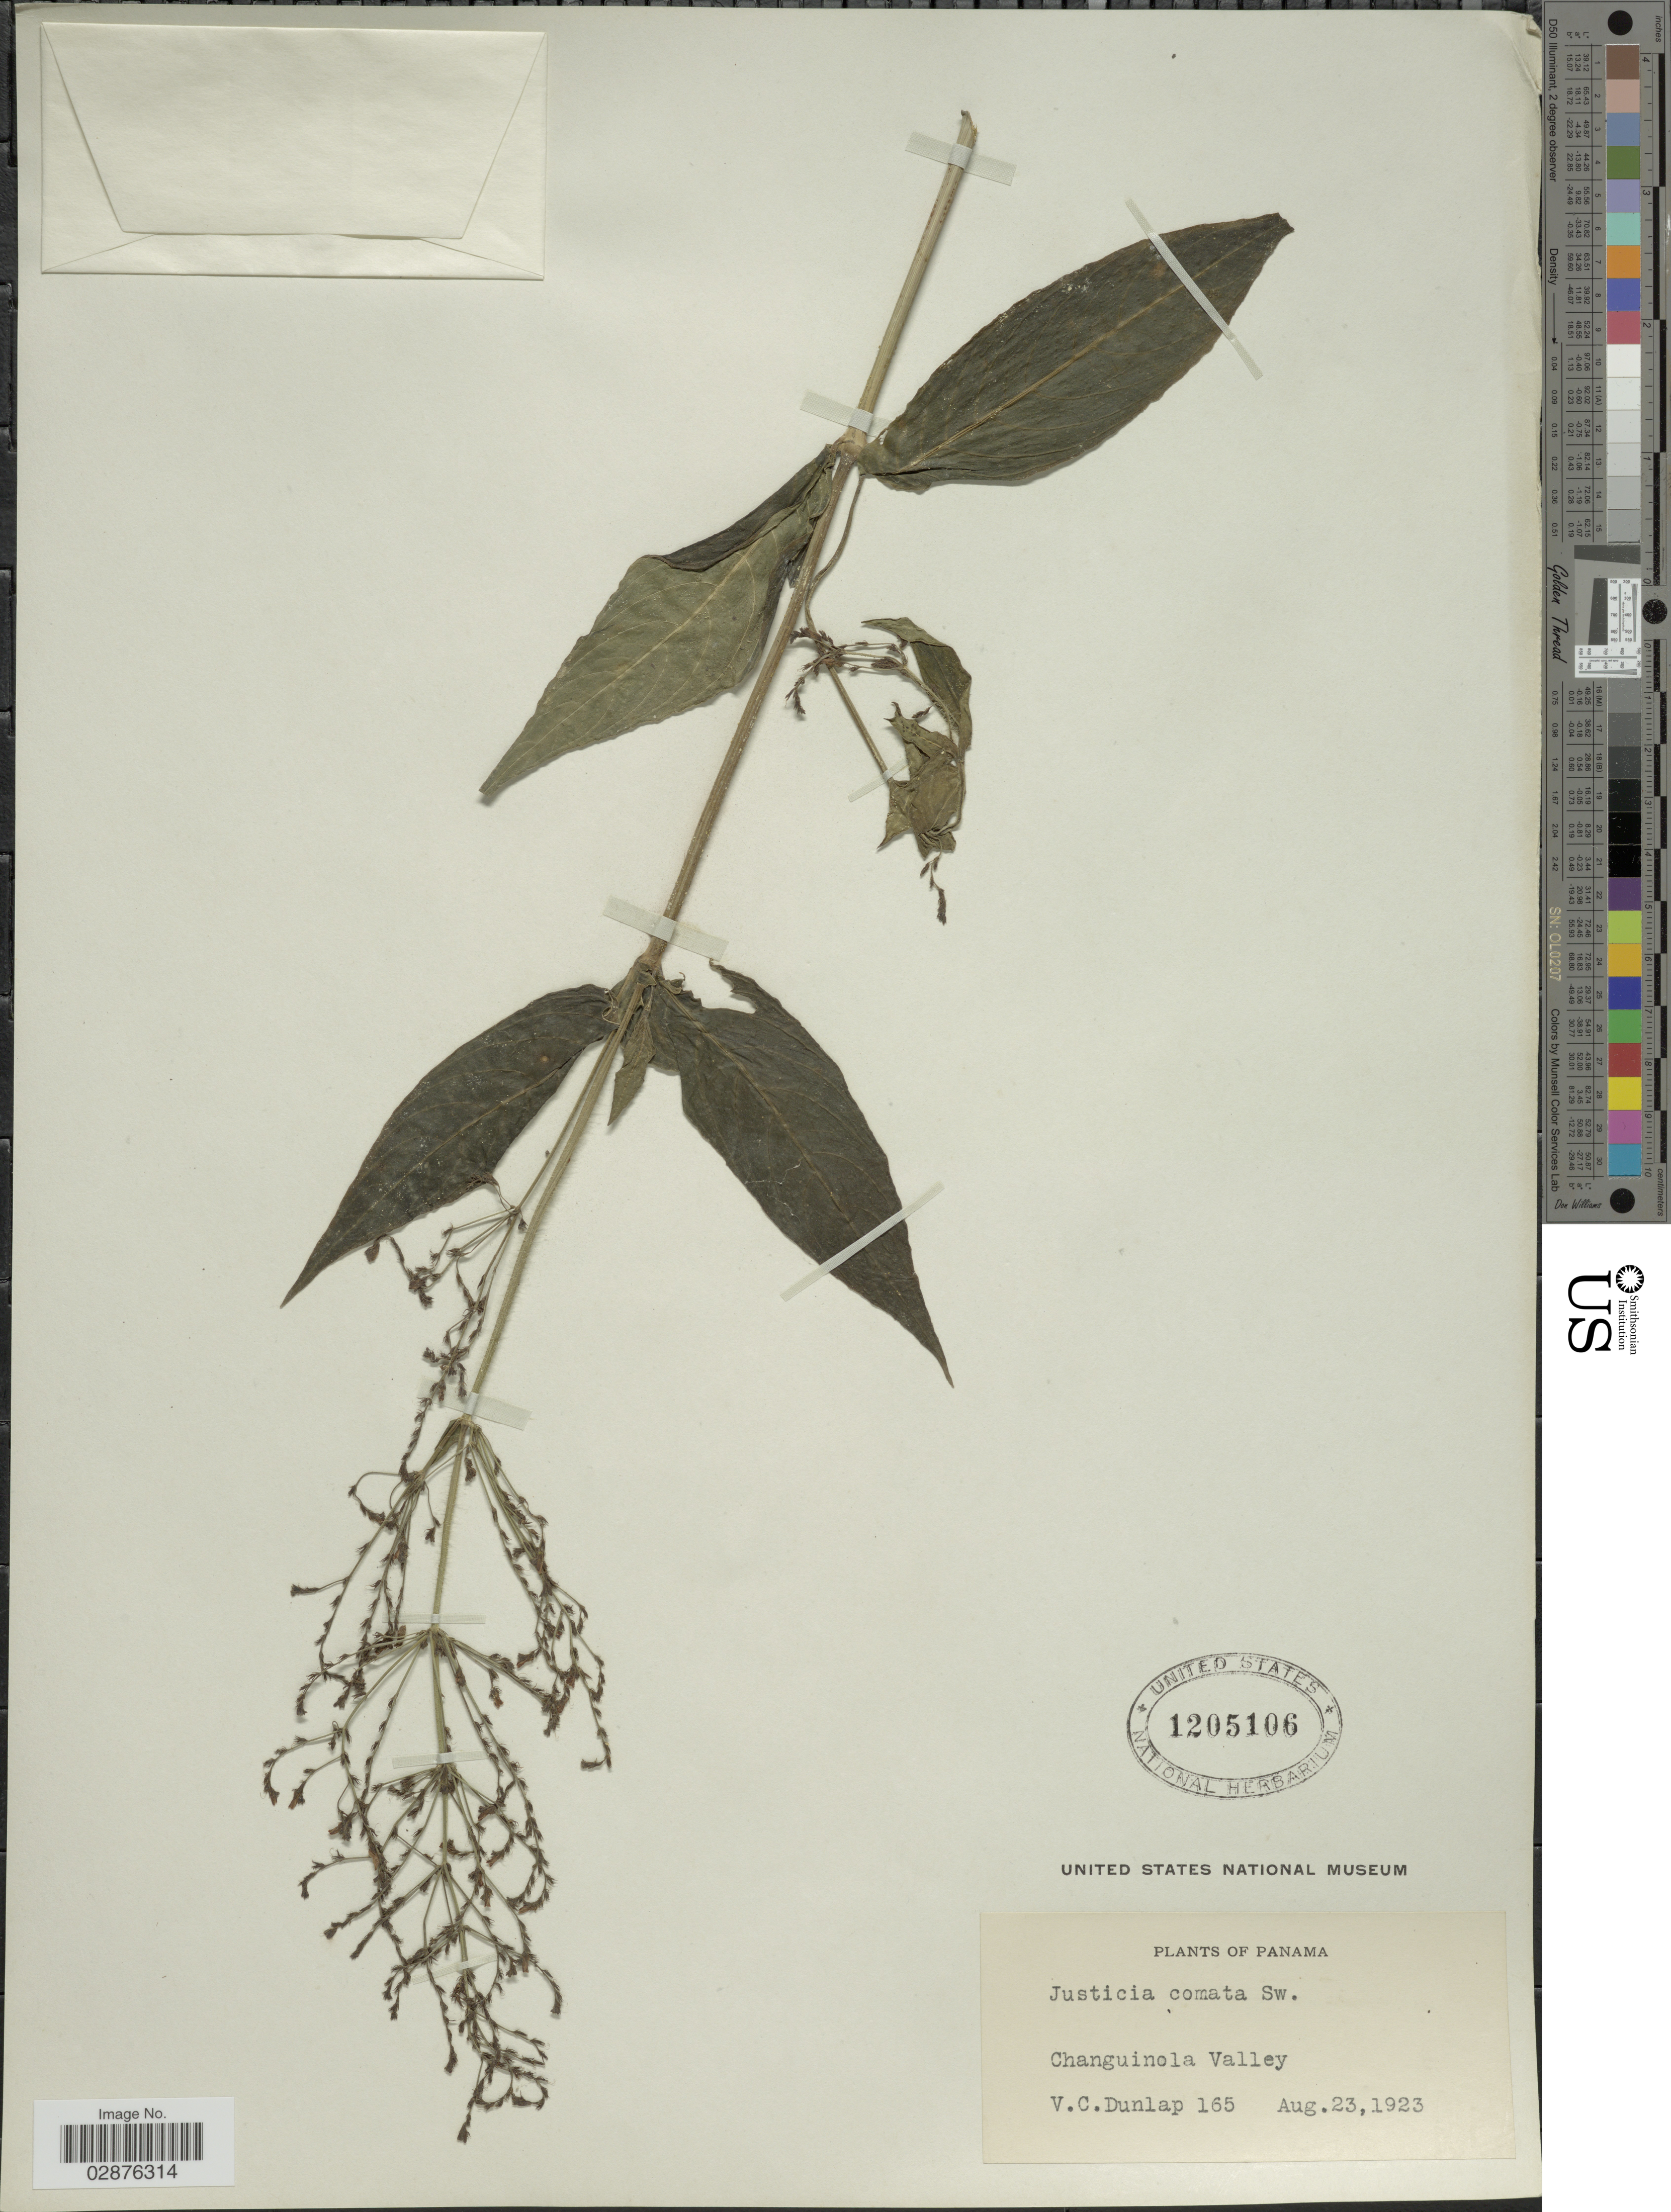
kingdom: Plantae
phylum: Tracheophyta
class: Magnoliopsida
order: Lamiales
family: Acanthaceae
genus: Justicia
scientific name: Justicia comata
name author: (L.) Lam.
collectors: V. C. Dunlap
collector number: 165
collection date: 1923-08-23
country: Panama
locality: Changuinola Valley.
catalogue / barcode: US 1205106